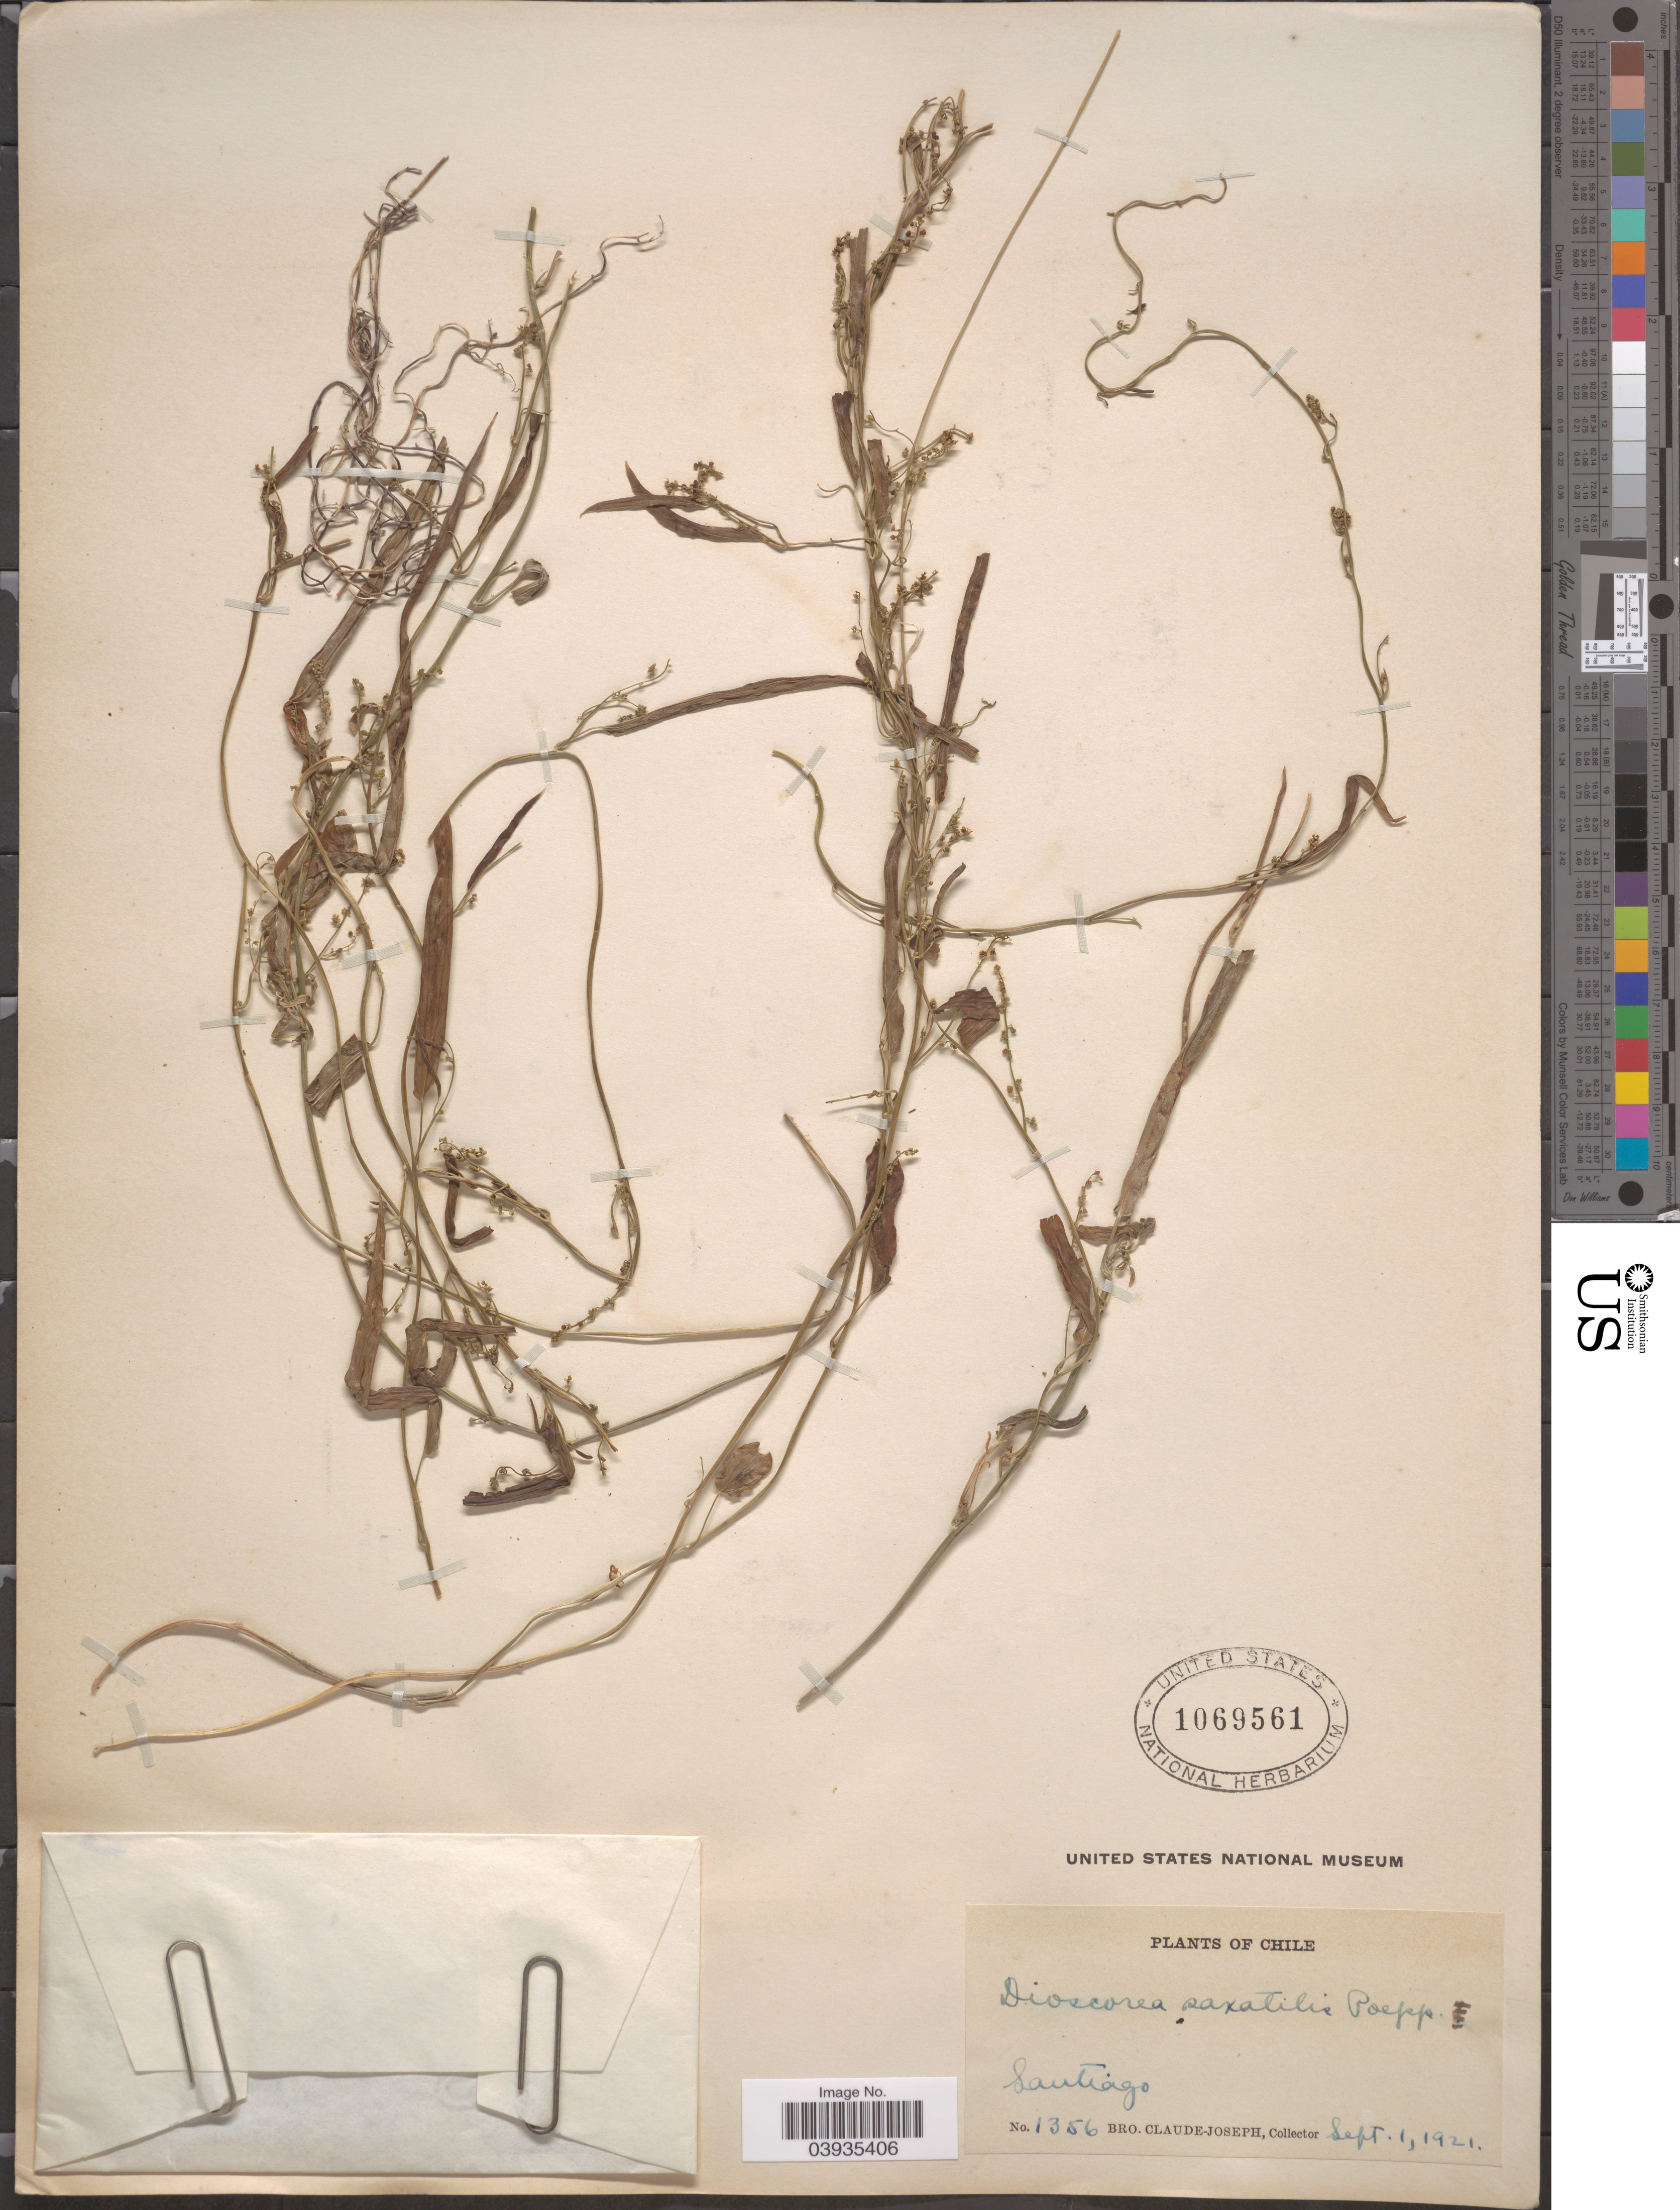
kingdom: Plantae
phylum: Tracheophyta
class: Liliopsida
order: Dioscoreales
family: Dioscoreaceae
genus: Dioscorea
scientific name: Dioscorea saxatilis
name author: Poepp.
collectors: Bro. Claude-Joseph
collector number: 1356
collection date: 1921-09-01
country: Chile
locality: Santiago.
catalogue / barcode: US 1069561